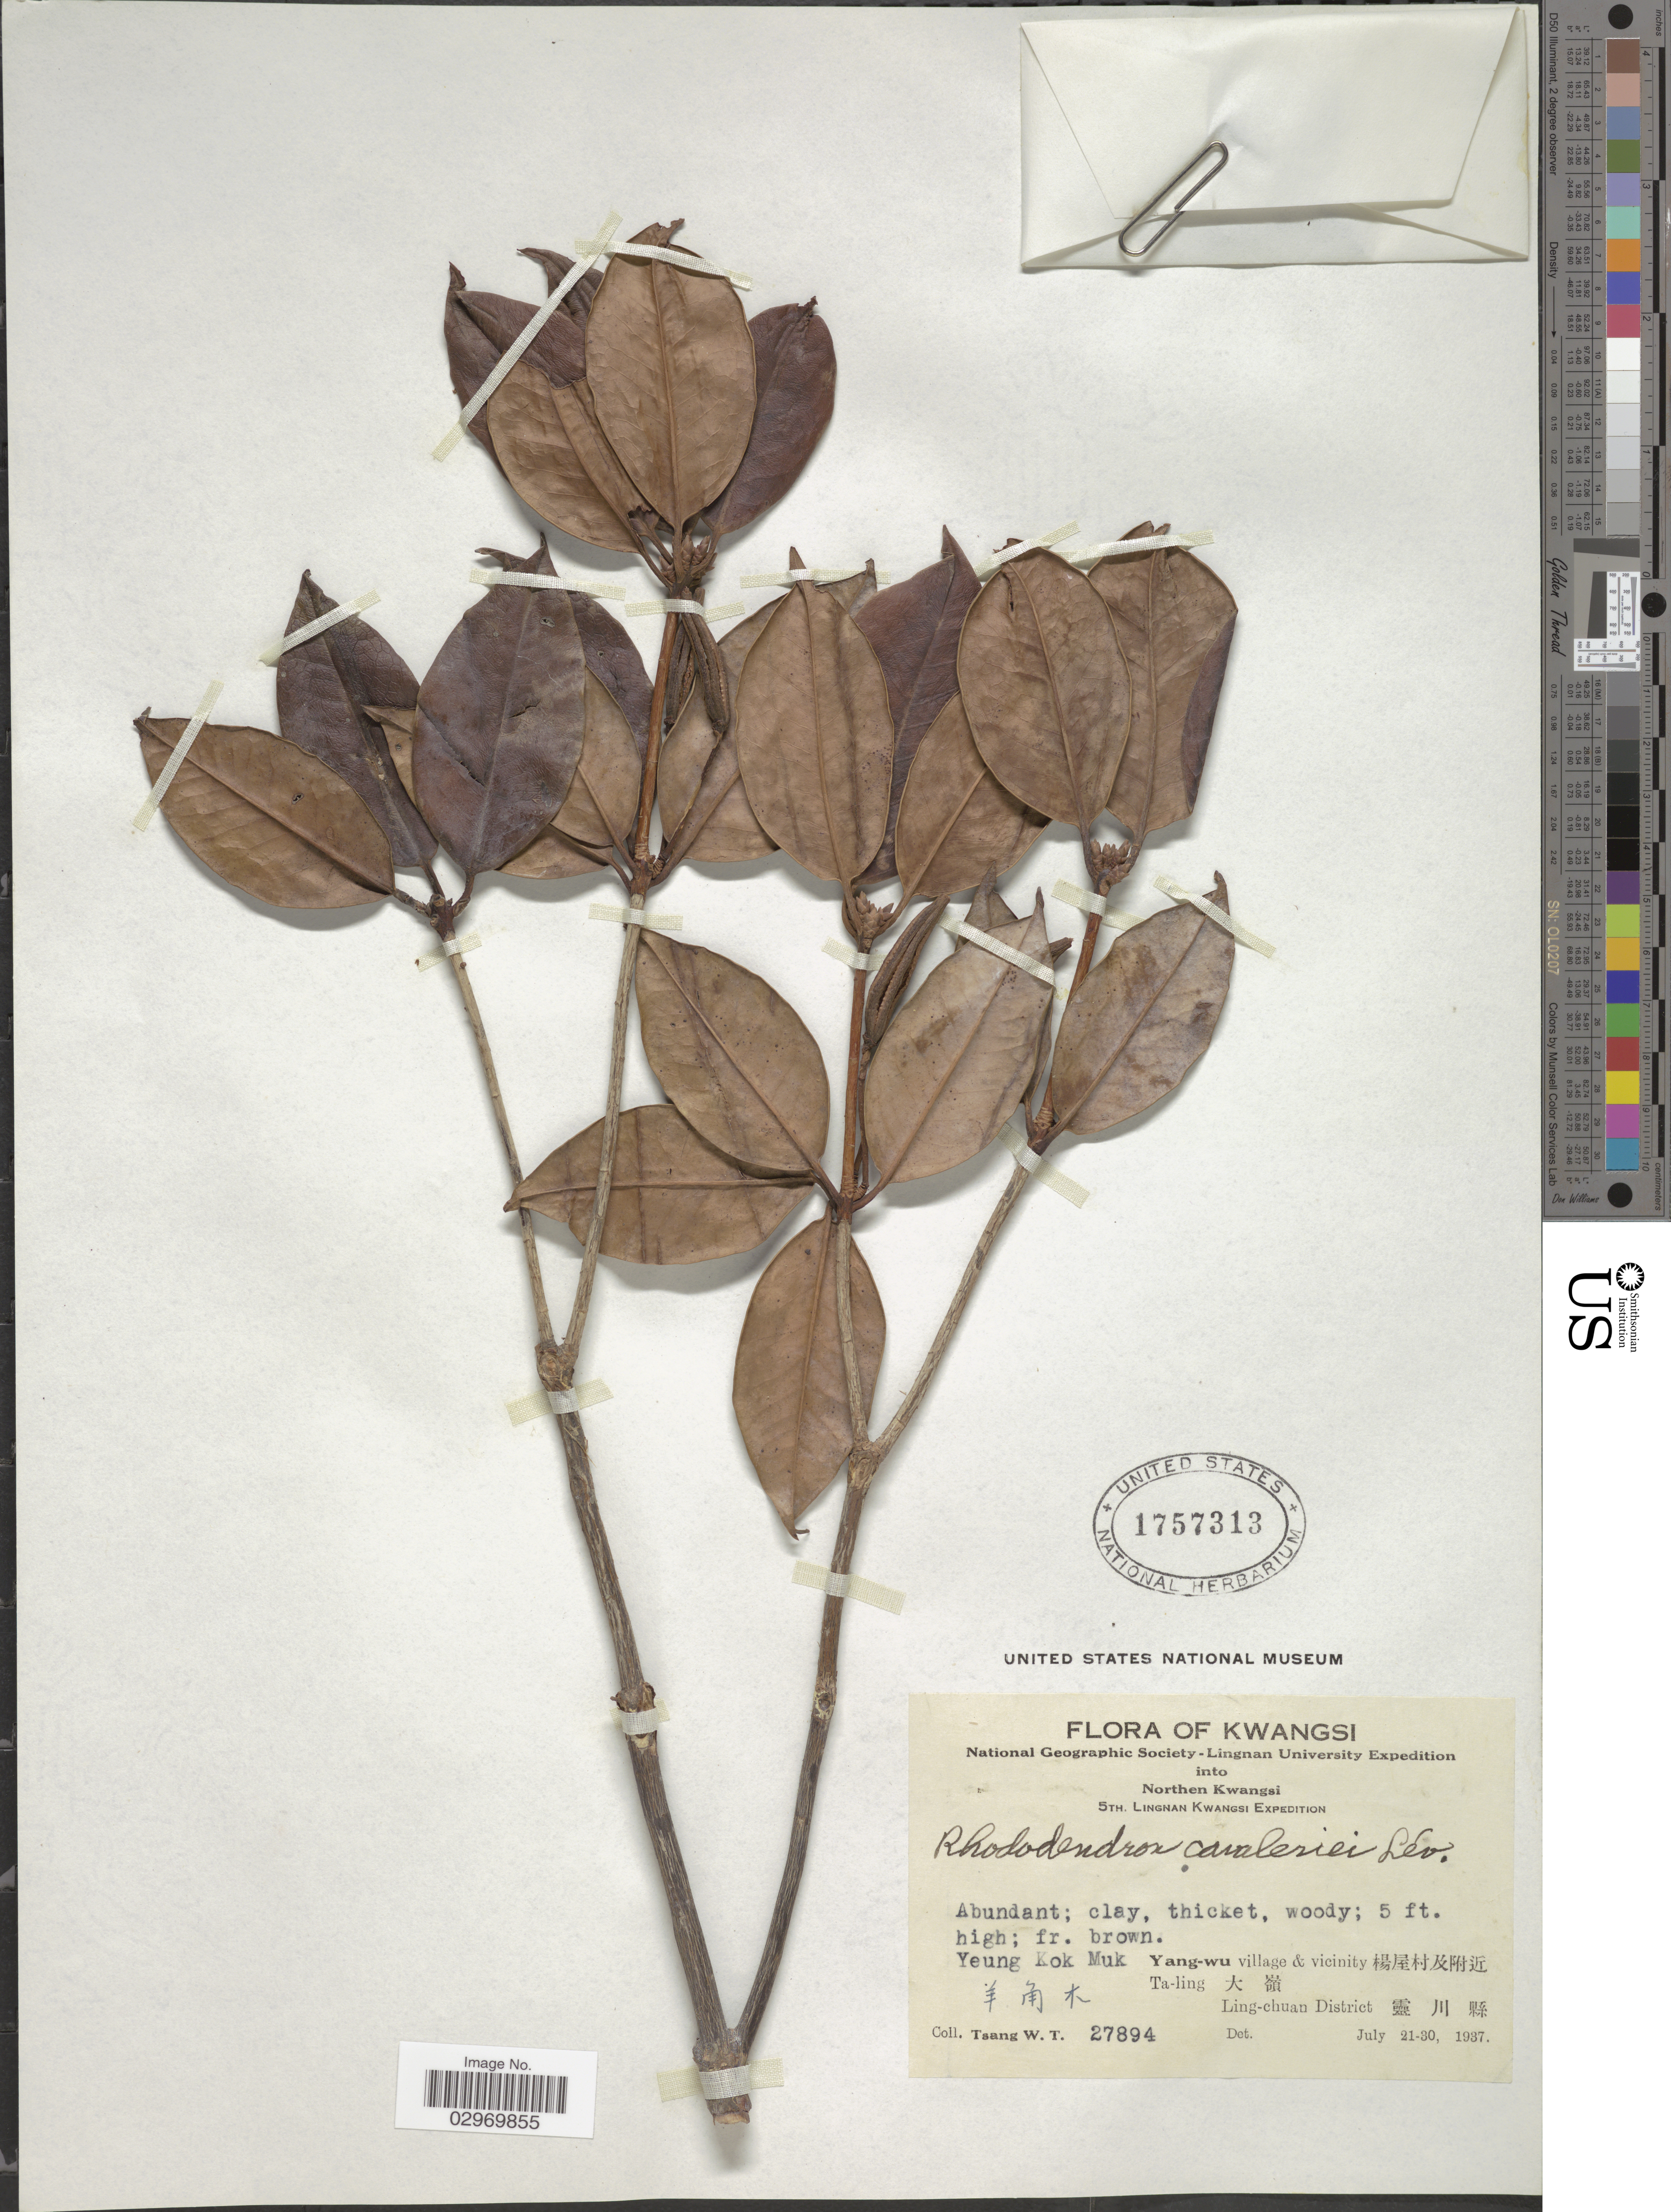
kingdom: Plantae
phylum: Tracheophyta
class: Magnoliopsida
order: Ericales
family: Ericaceae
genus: Rhododendron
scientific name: Rhododendron cavaleriei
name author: H. Lév.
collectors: W. T. Tsang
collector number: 27894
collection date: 1937-07-21/1937-07-30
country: China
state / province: Guangxi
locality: Kwangsi, Northen Kwangsi, Yeung Kok Muk, Yang-wu village & vicinity X, Ta-ling X, Ling-chuang District X.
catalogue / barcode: US 1757313